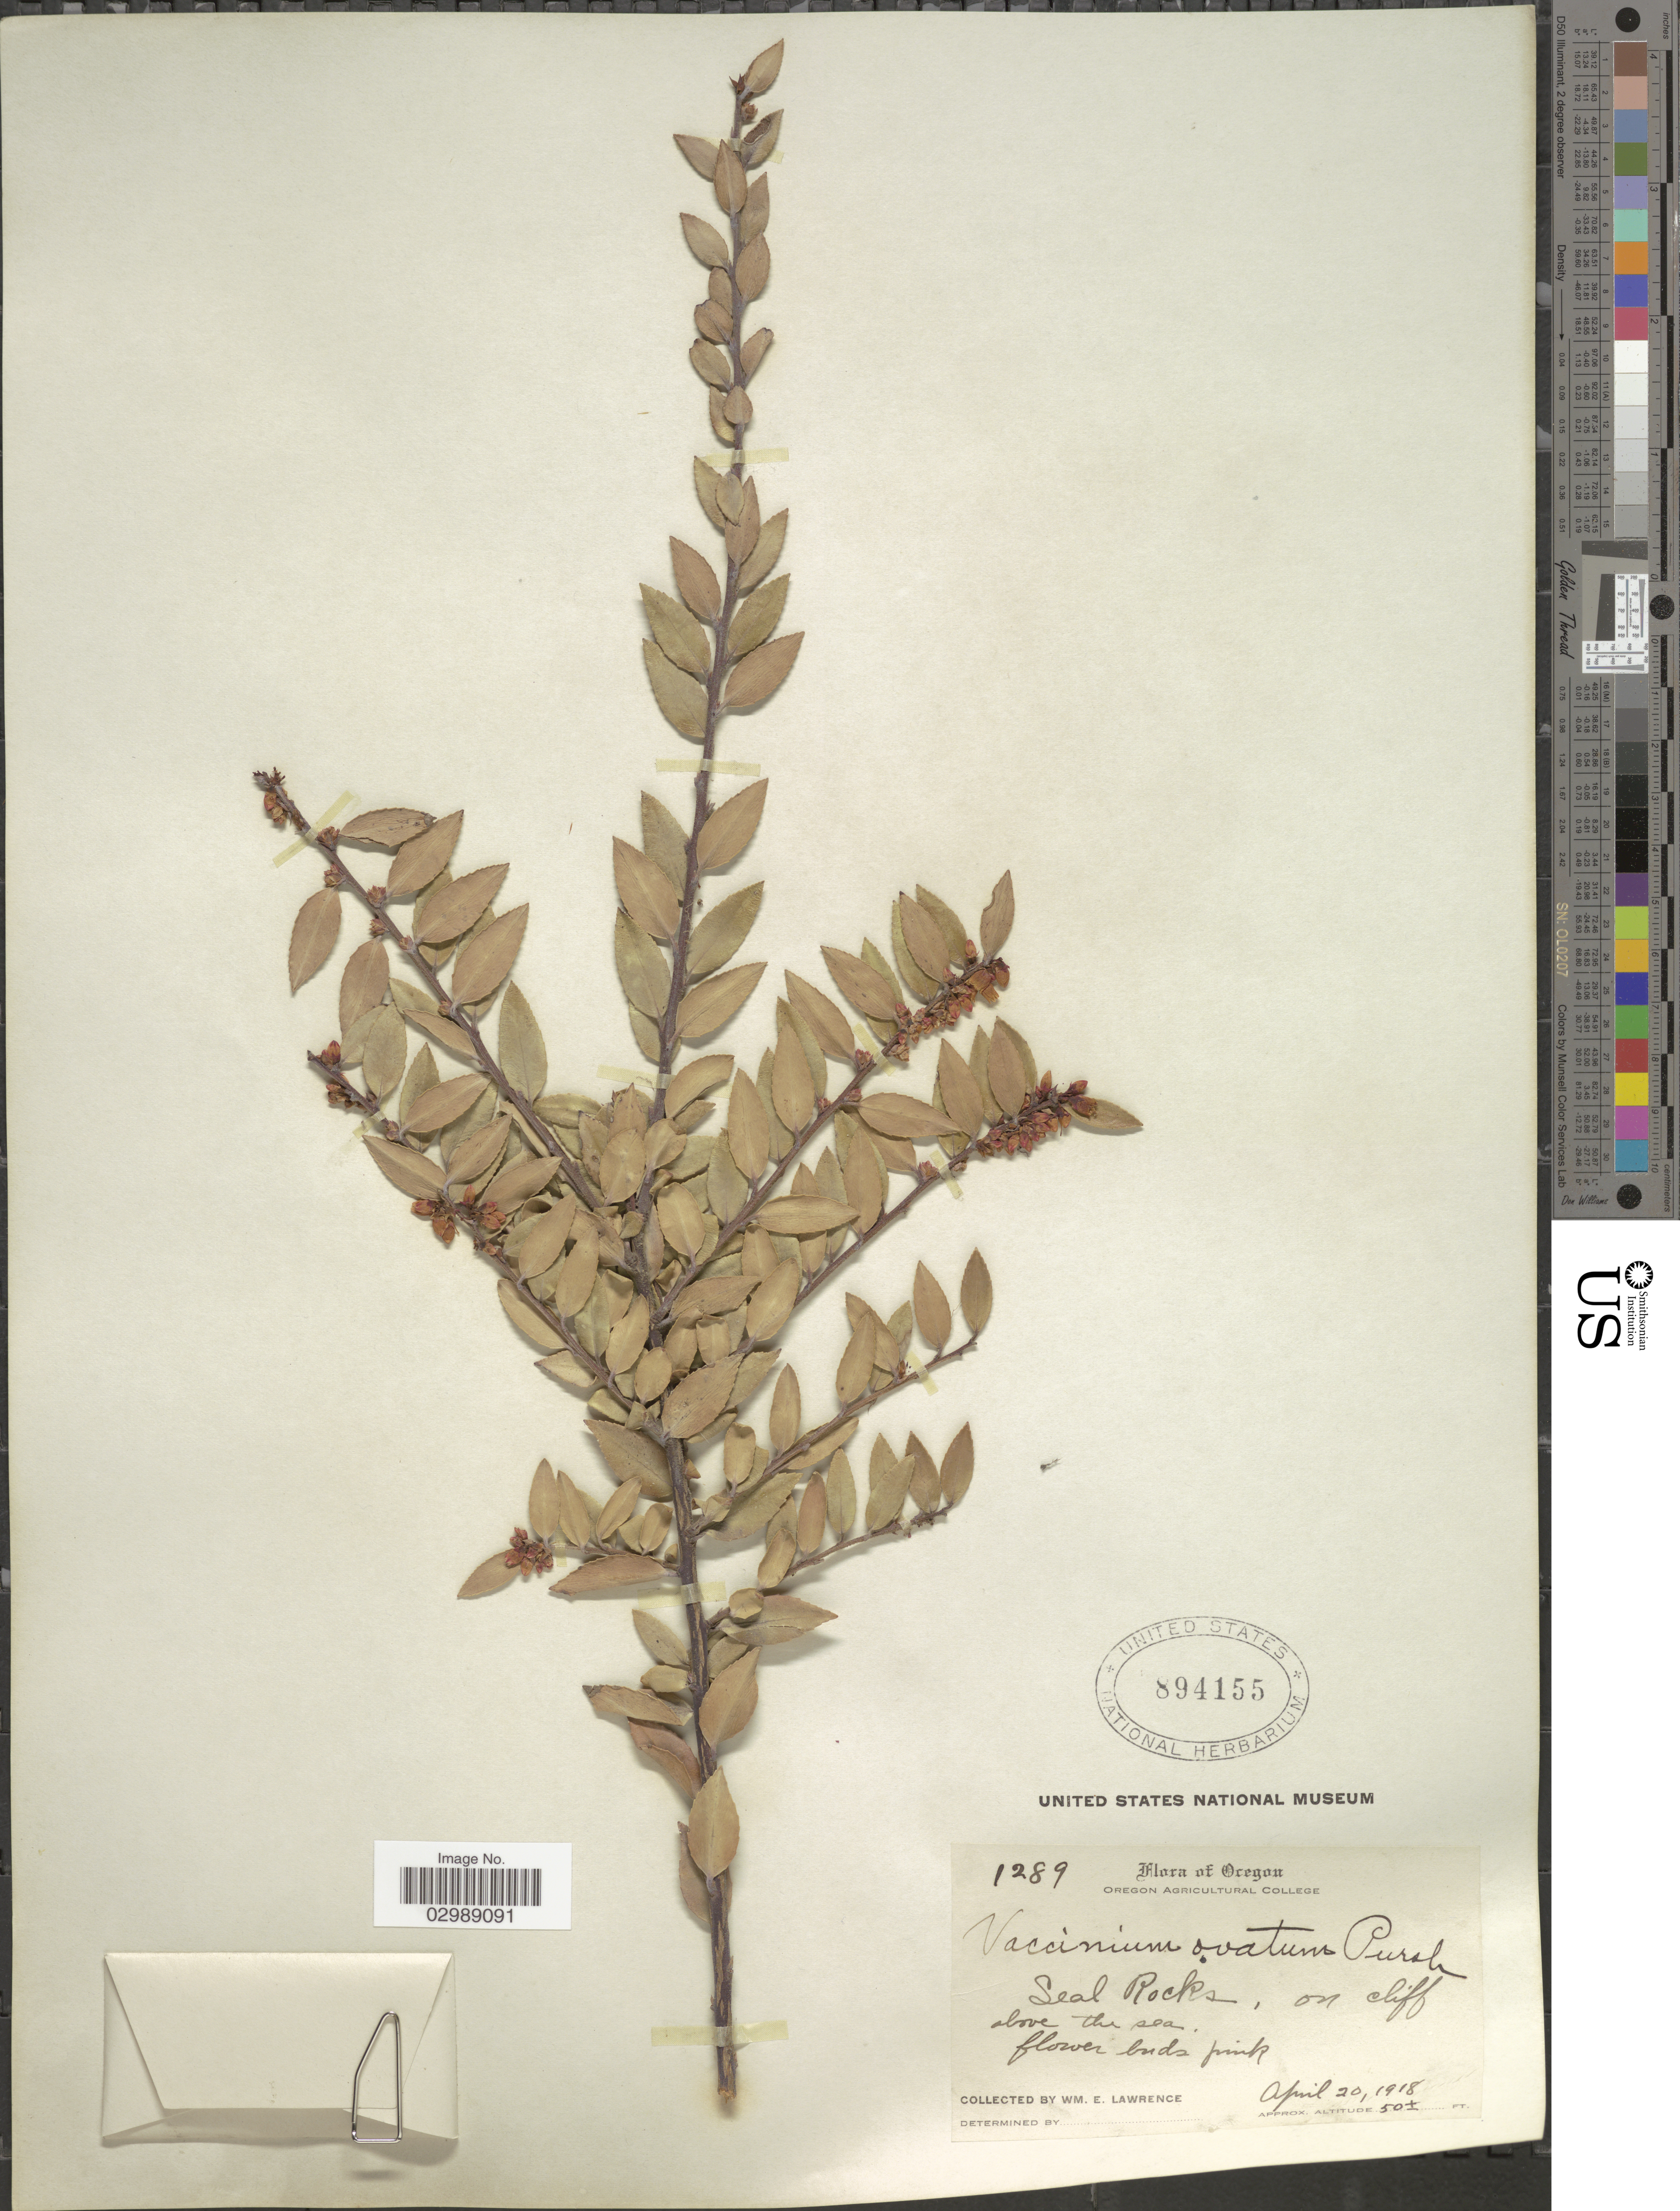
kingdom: Plantae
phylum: Tracheophyta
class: Magnoliopsida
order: Ericales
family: Ericaceae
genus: Vaccinium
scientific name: Vaccinium ovatum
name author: Pursh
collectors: W. Lawrence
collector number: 1289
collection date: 1918-04-20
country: United States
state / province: Oregon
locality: Seal Rocks, on cliff above the sea.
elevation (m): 15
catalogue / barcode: US 894155